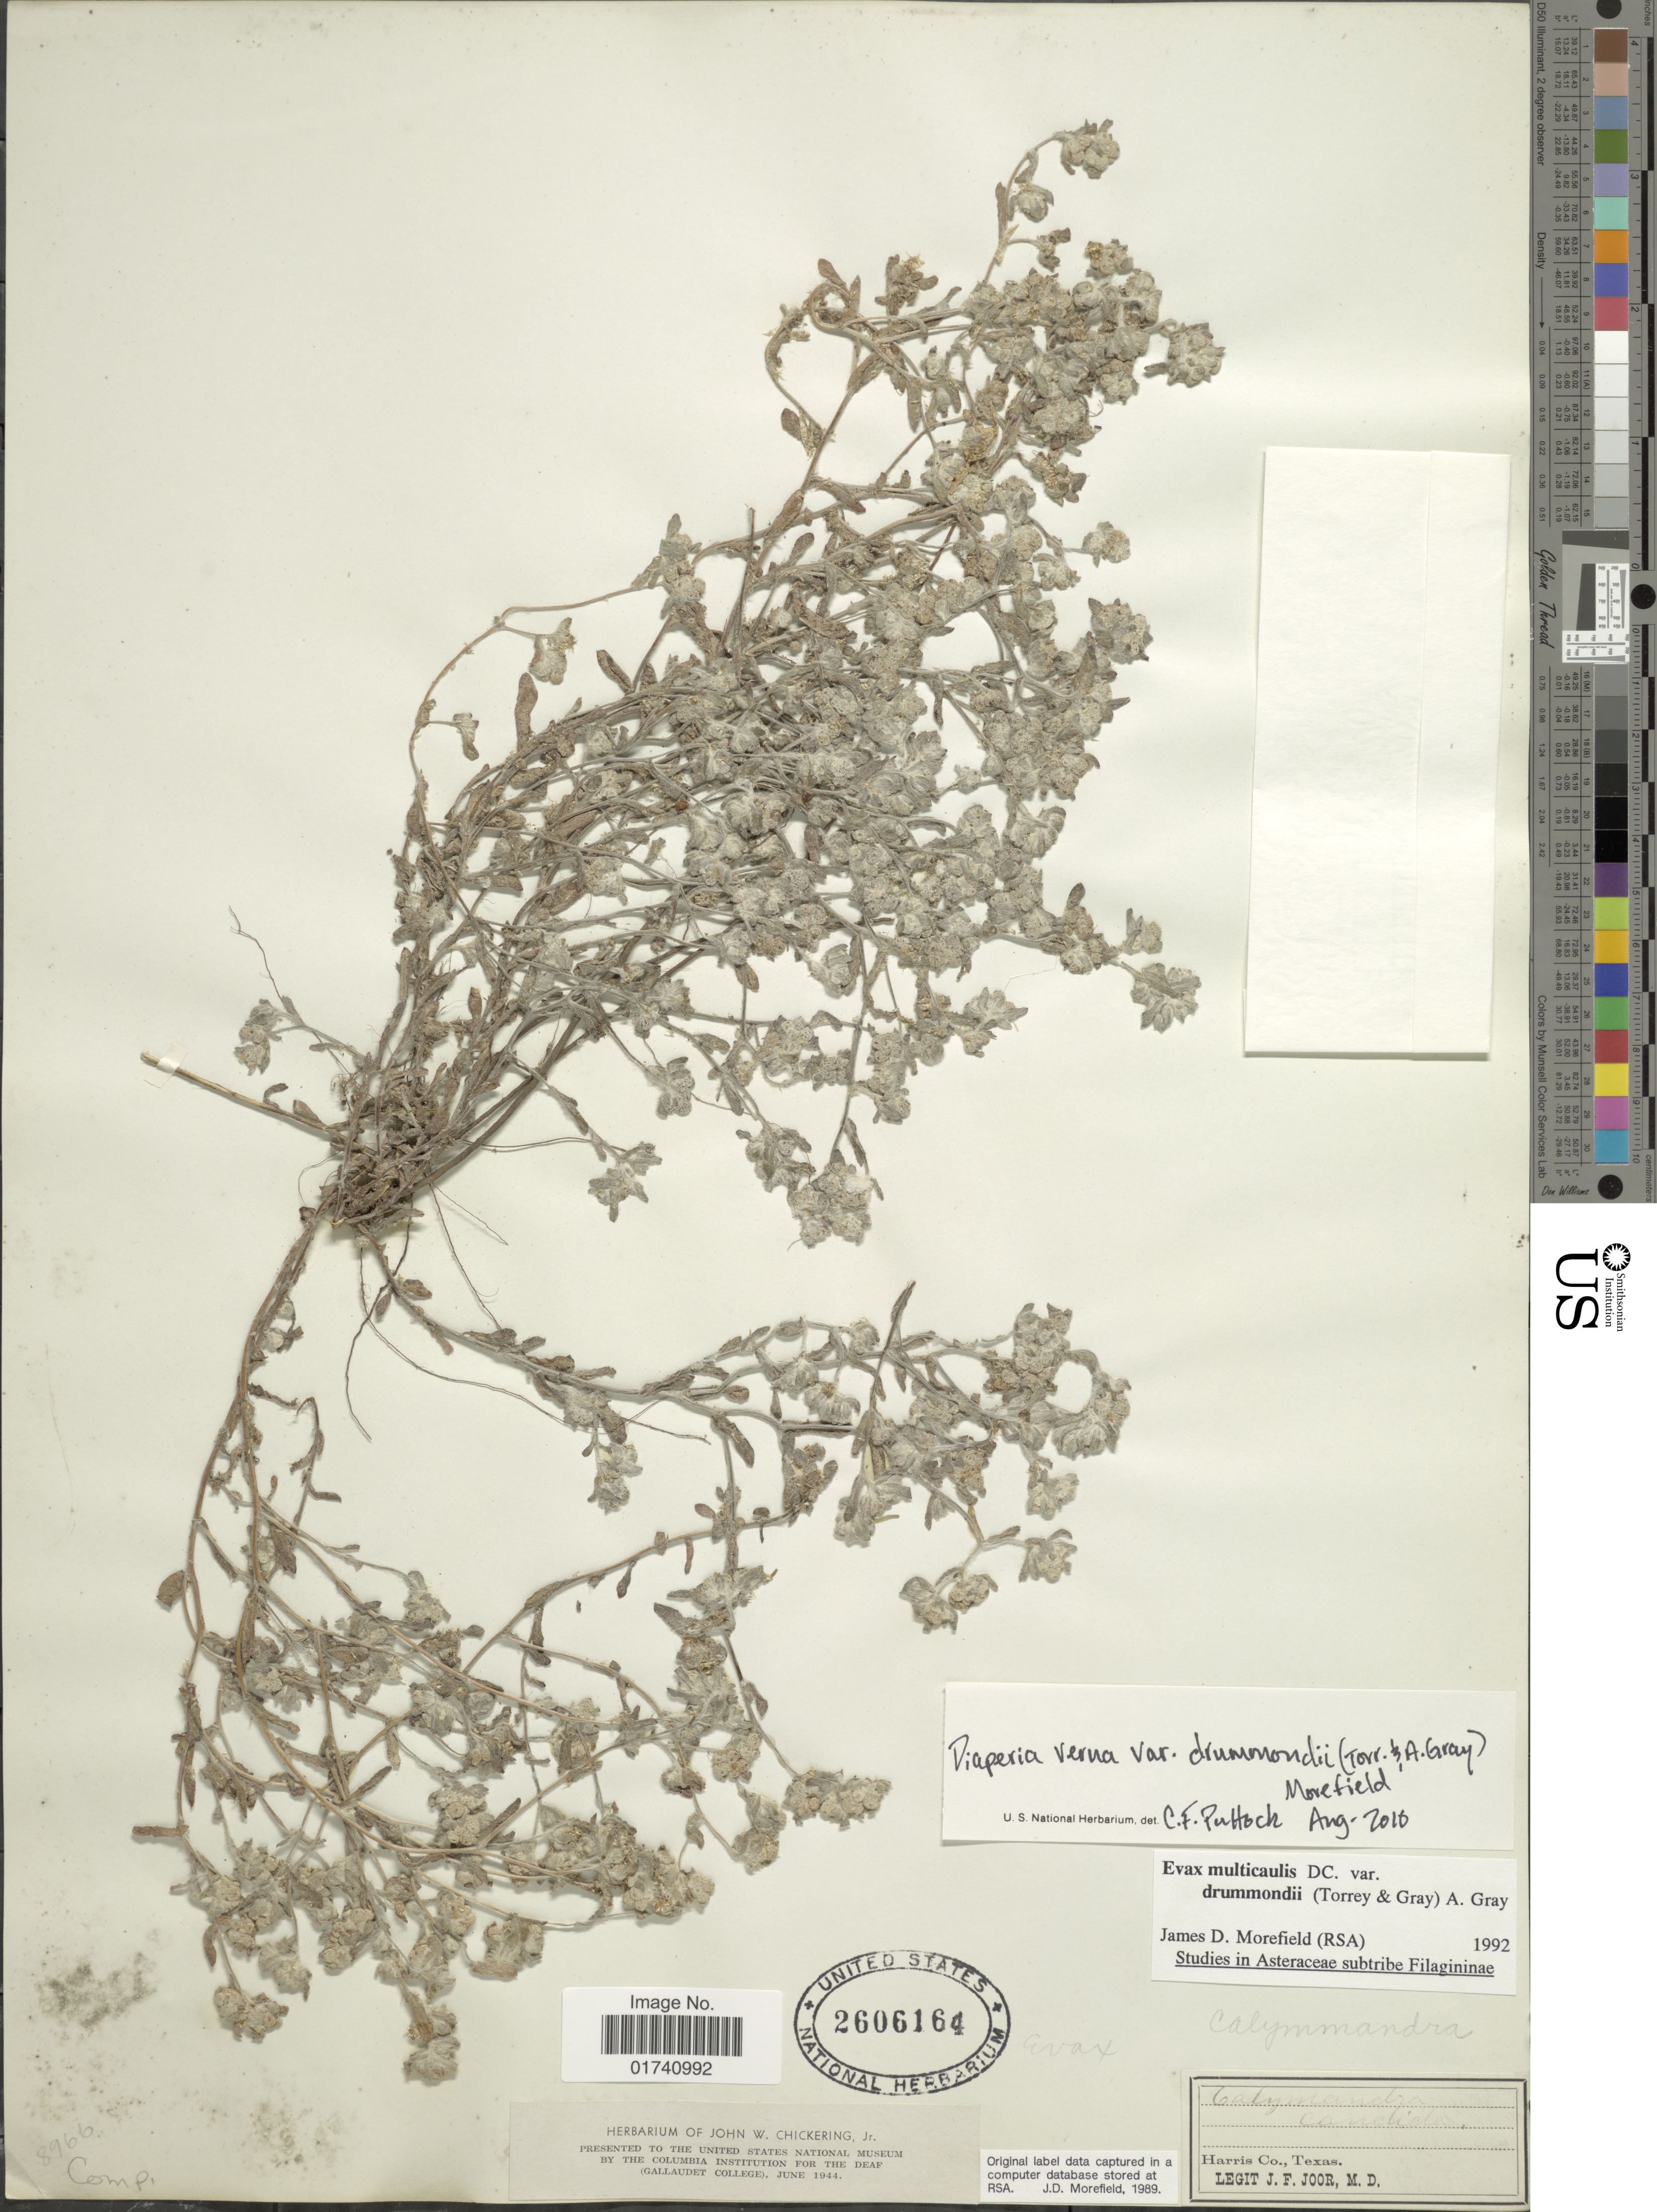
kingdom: Plantae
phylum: Tracheophyta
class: Magnoliopsida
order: Asterales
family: Asteraceae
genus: Diaperia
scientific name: Diaperia verna var. drummondii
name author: (Torr. & A. Gray) Morefield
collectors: J. F. Joor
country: United States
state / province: Texas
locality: Harris Co.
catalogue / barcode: US 2606164